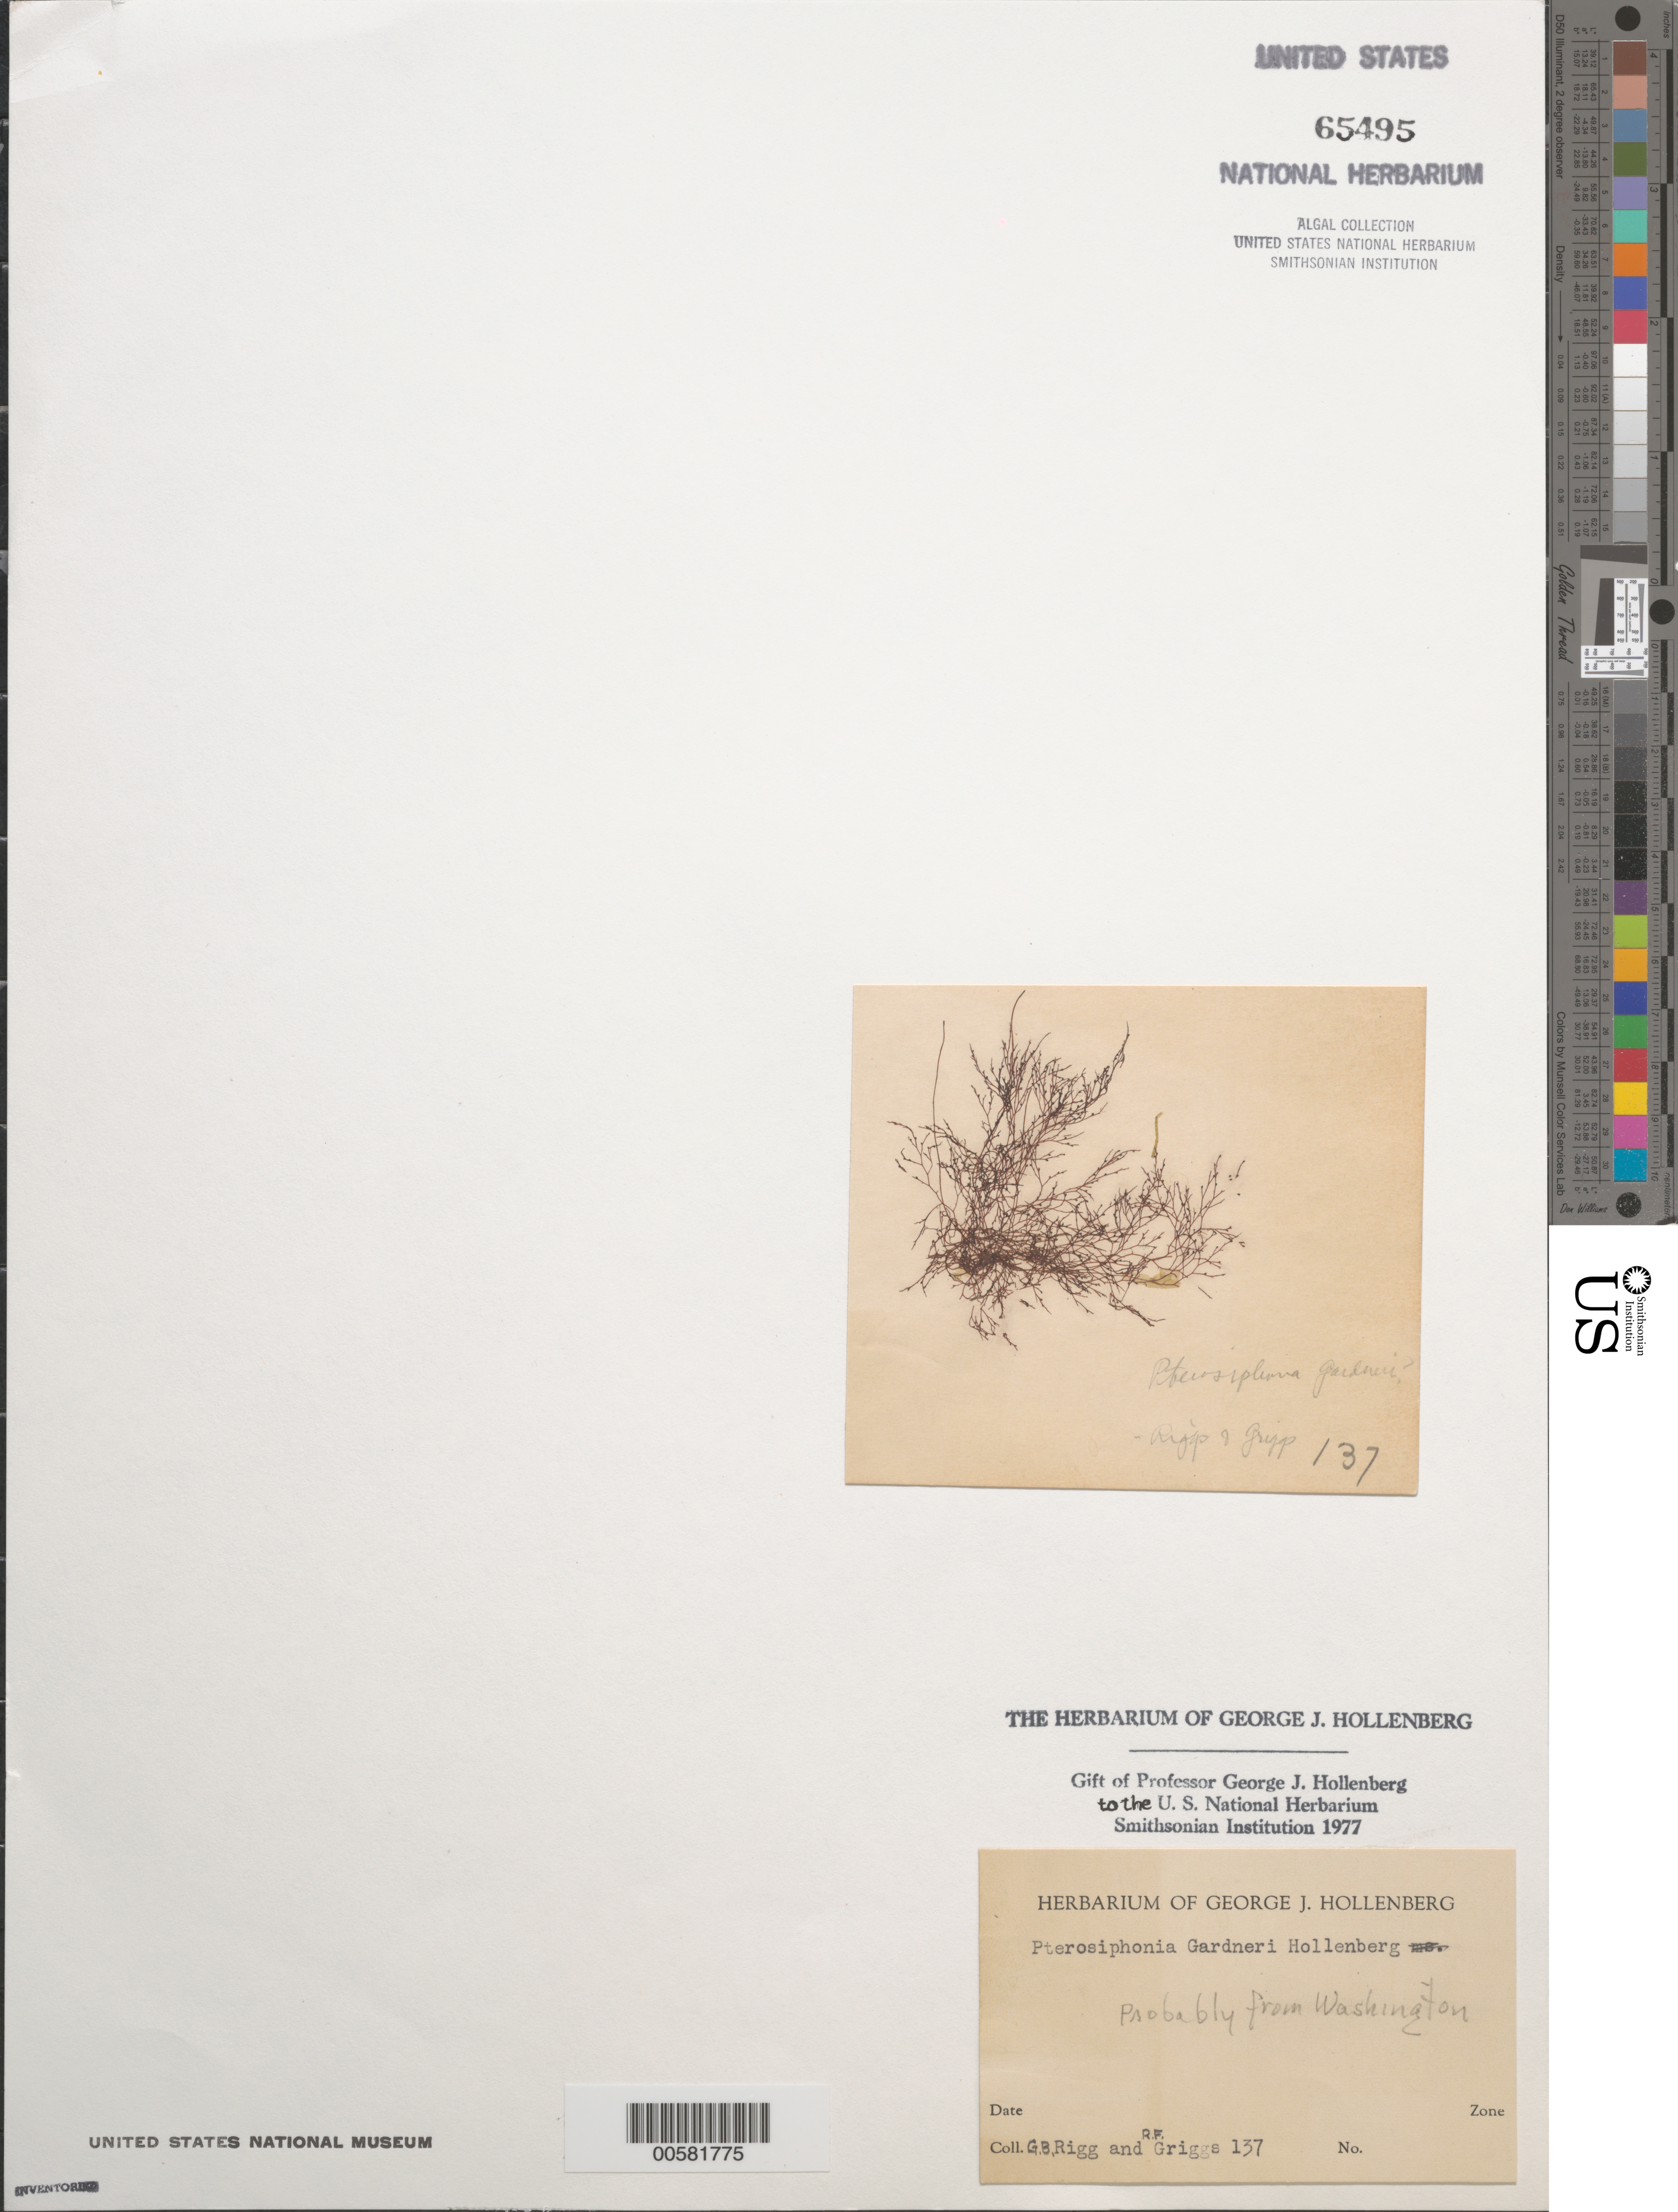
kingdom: Plantae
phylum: Rhodophyta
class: Florideophyceae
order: Ceramiales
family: Rhodomelaceae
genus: Savoiea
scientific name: Savoiea hamata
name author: (Sinova) M.J. Wynne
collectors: G. Rigg & R. F. Griggs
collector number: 137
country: United States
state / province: Washington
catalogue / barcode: US 65495